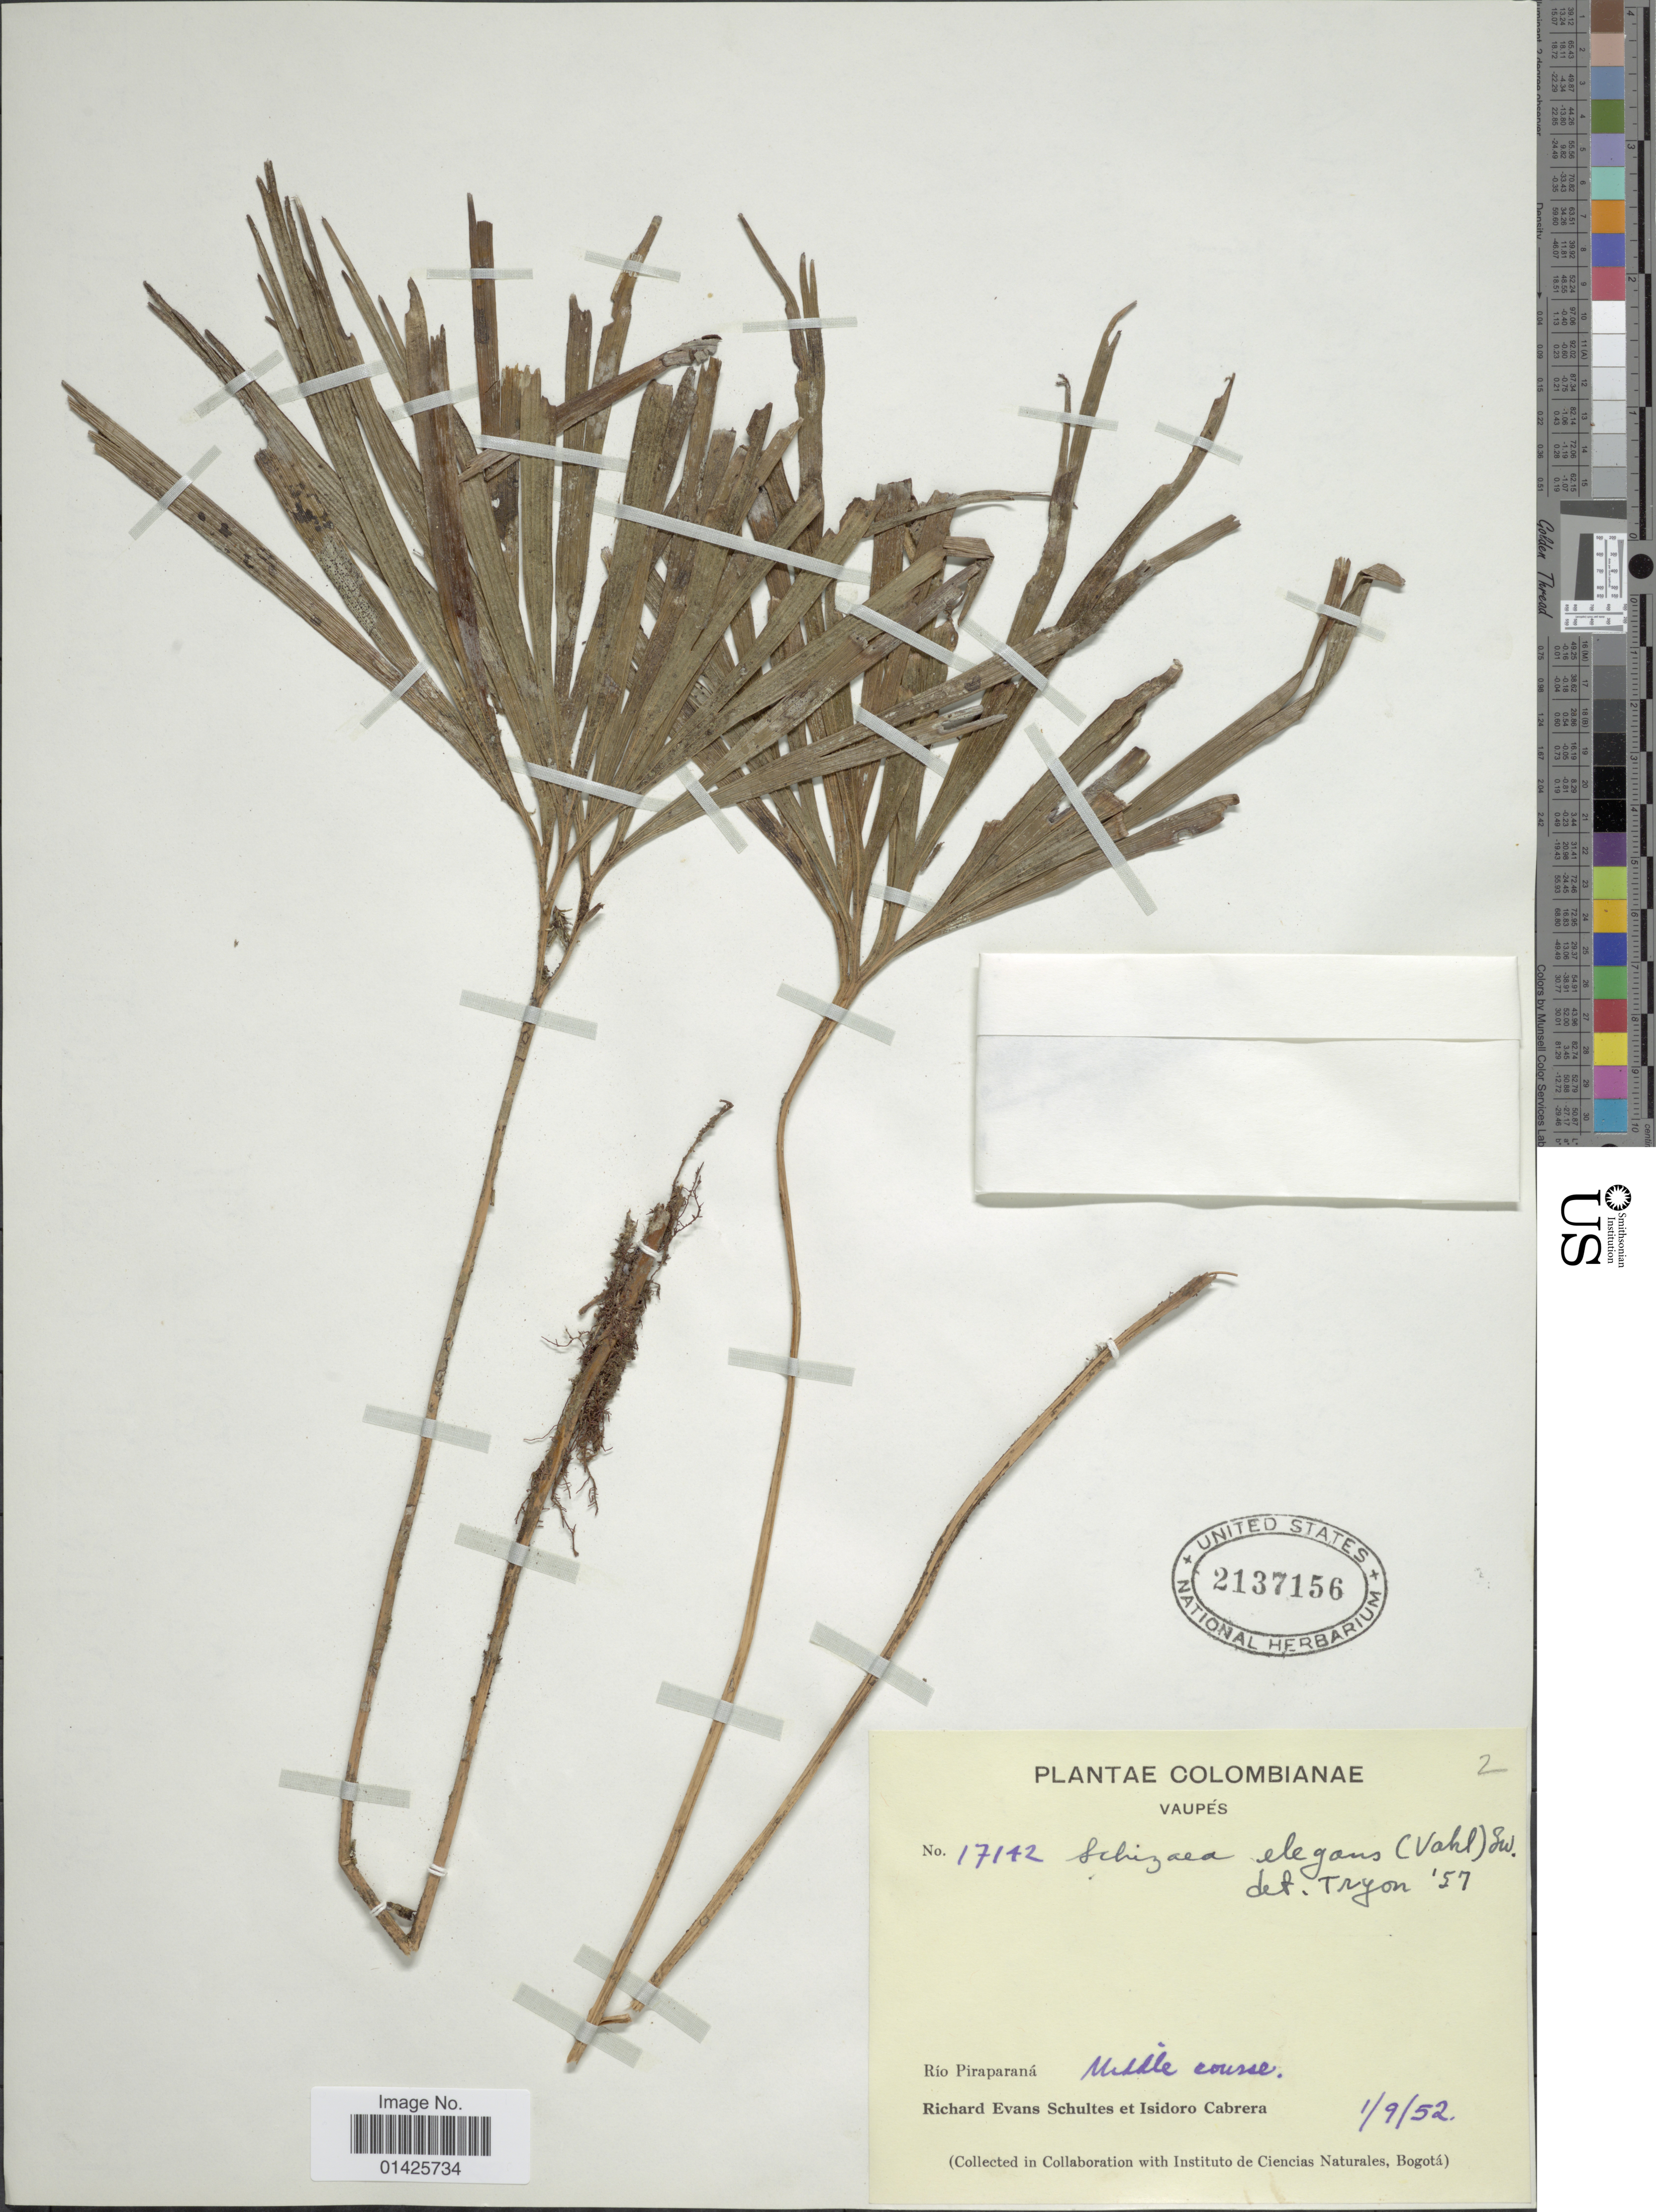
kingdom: Plantae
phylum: Tracheophyta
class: Polypodiopsida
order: Schizaeales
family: Schizaeaceae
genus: Schizaea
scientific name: Schizaea elegans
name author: (Vahl) Sw.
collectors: R. E. Schultes & I. Cabrera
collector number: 17142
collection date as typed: Transcribed d/m/y: 1/9/52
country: Colombia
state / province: Vaupés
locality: Río Piraparaná, Middle course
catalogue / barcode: US 2137156